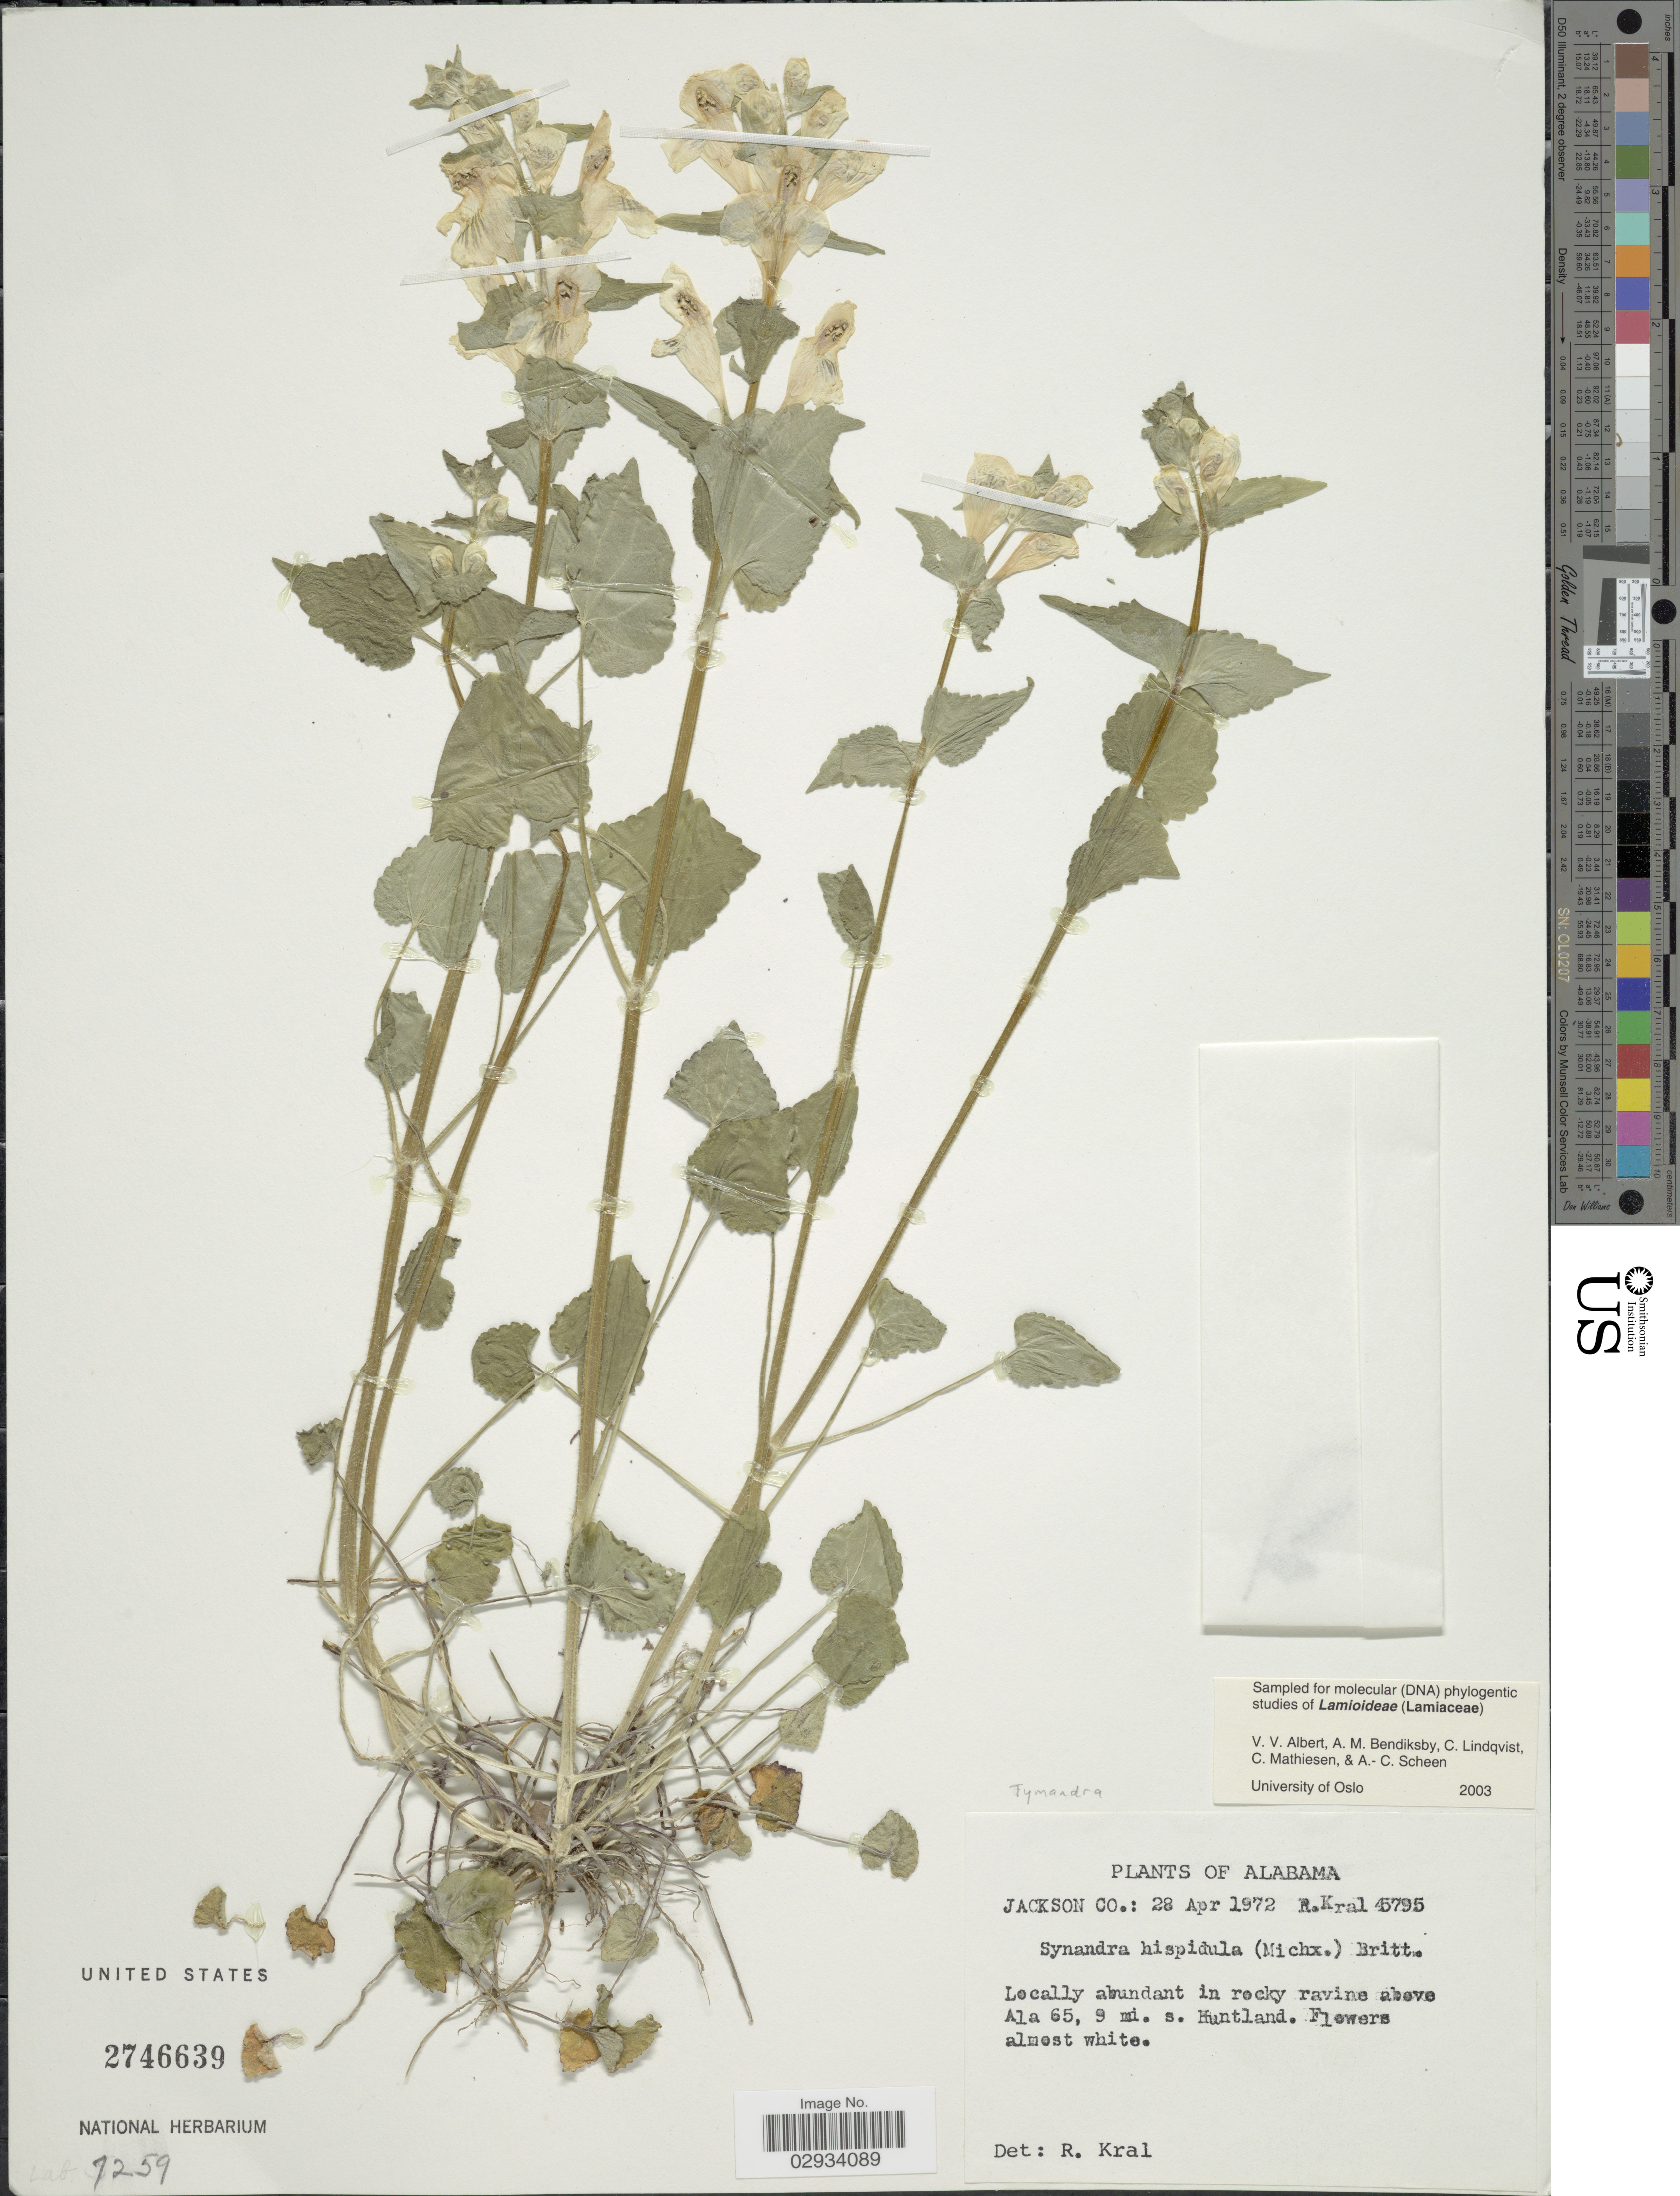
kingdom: Plantae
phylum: Tracheophyta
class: Magnoliopsida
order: Lamiales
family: Lamiaceae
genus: Synandra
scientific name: Synandra hispidula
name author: (Michx.) Baill.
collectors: R. Kral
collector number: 45795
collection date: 1972-04-28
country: United States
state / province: Alabama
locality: Jackson Co. Above Ala 65, 9 mi. s. Huntland.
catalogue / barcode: US 2746639